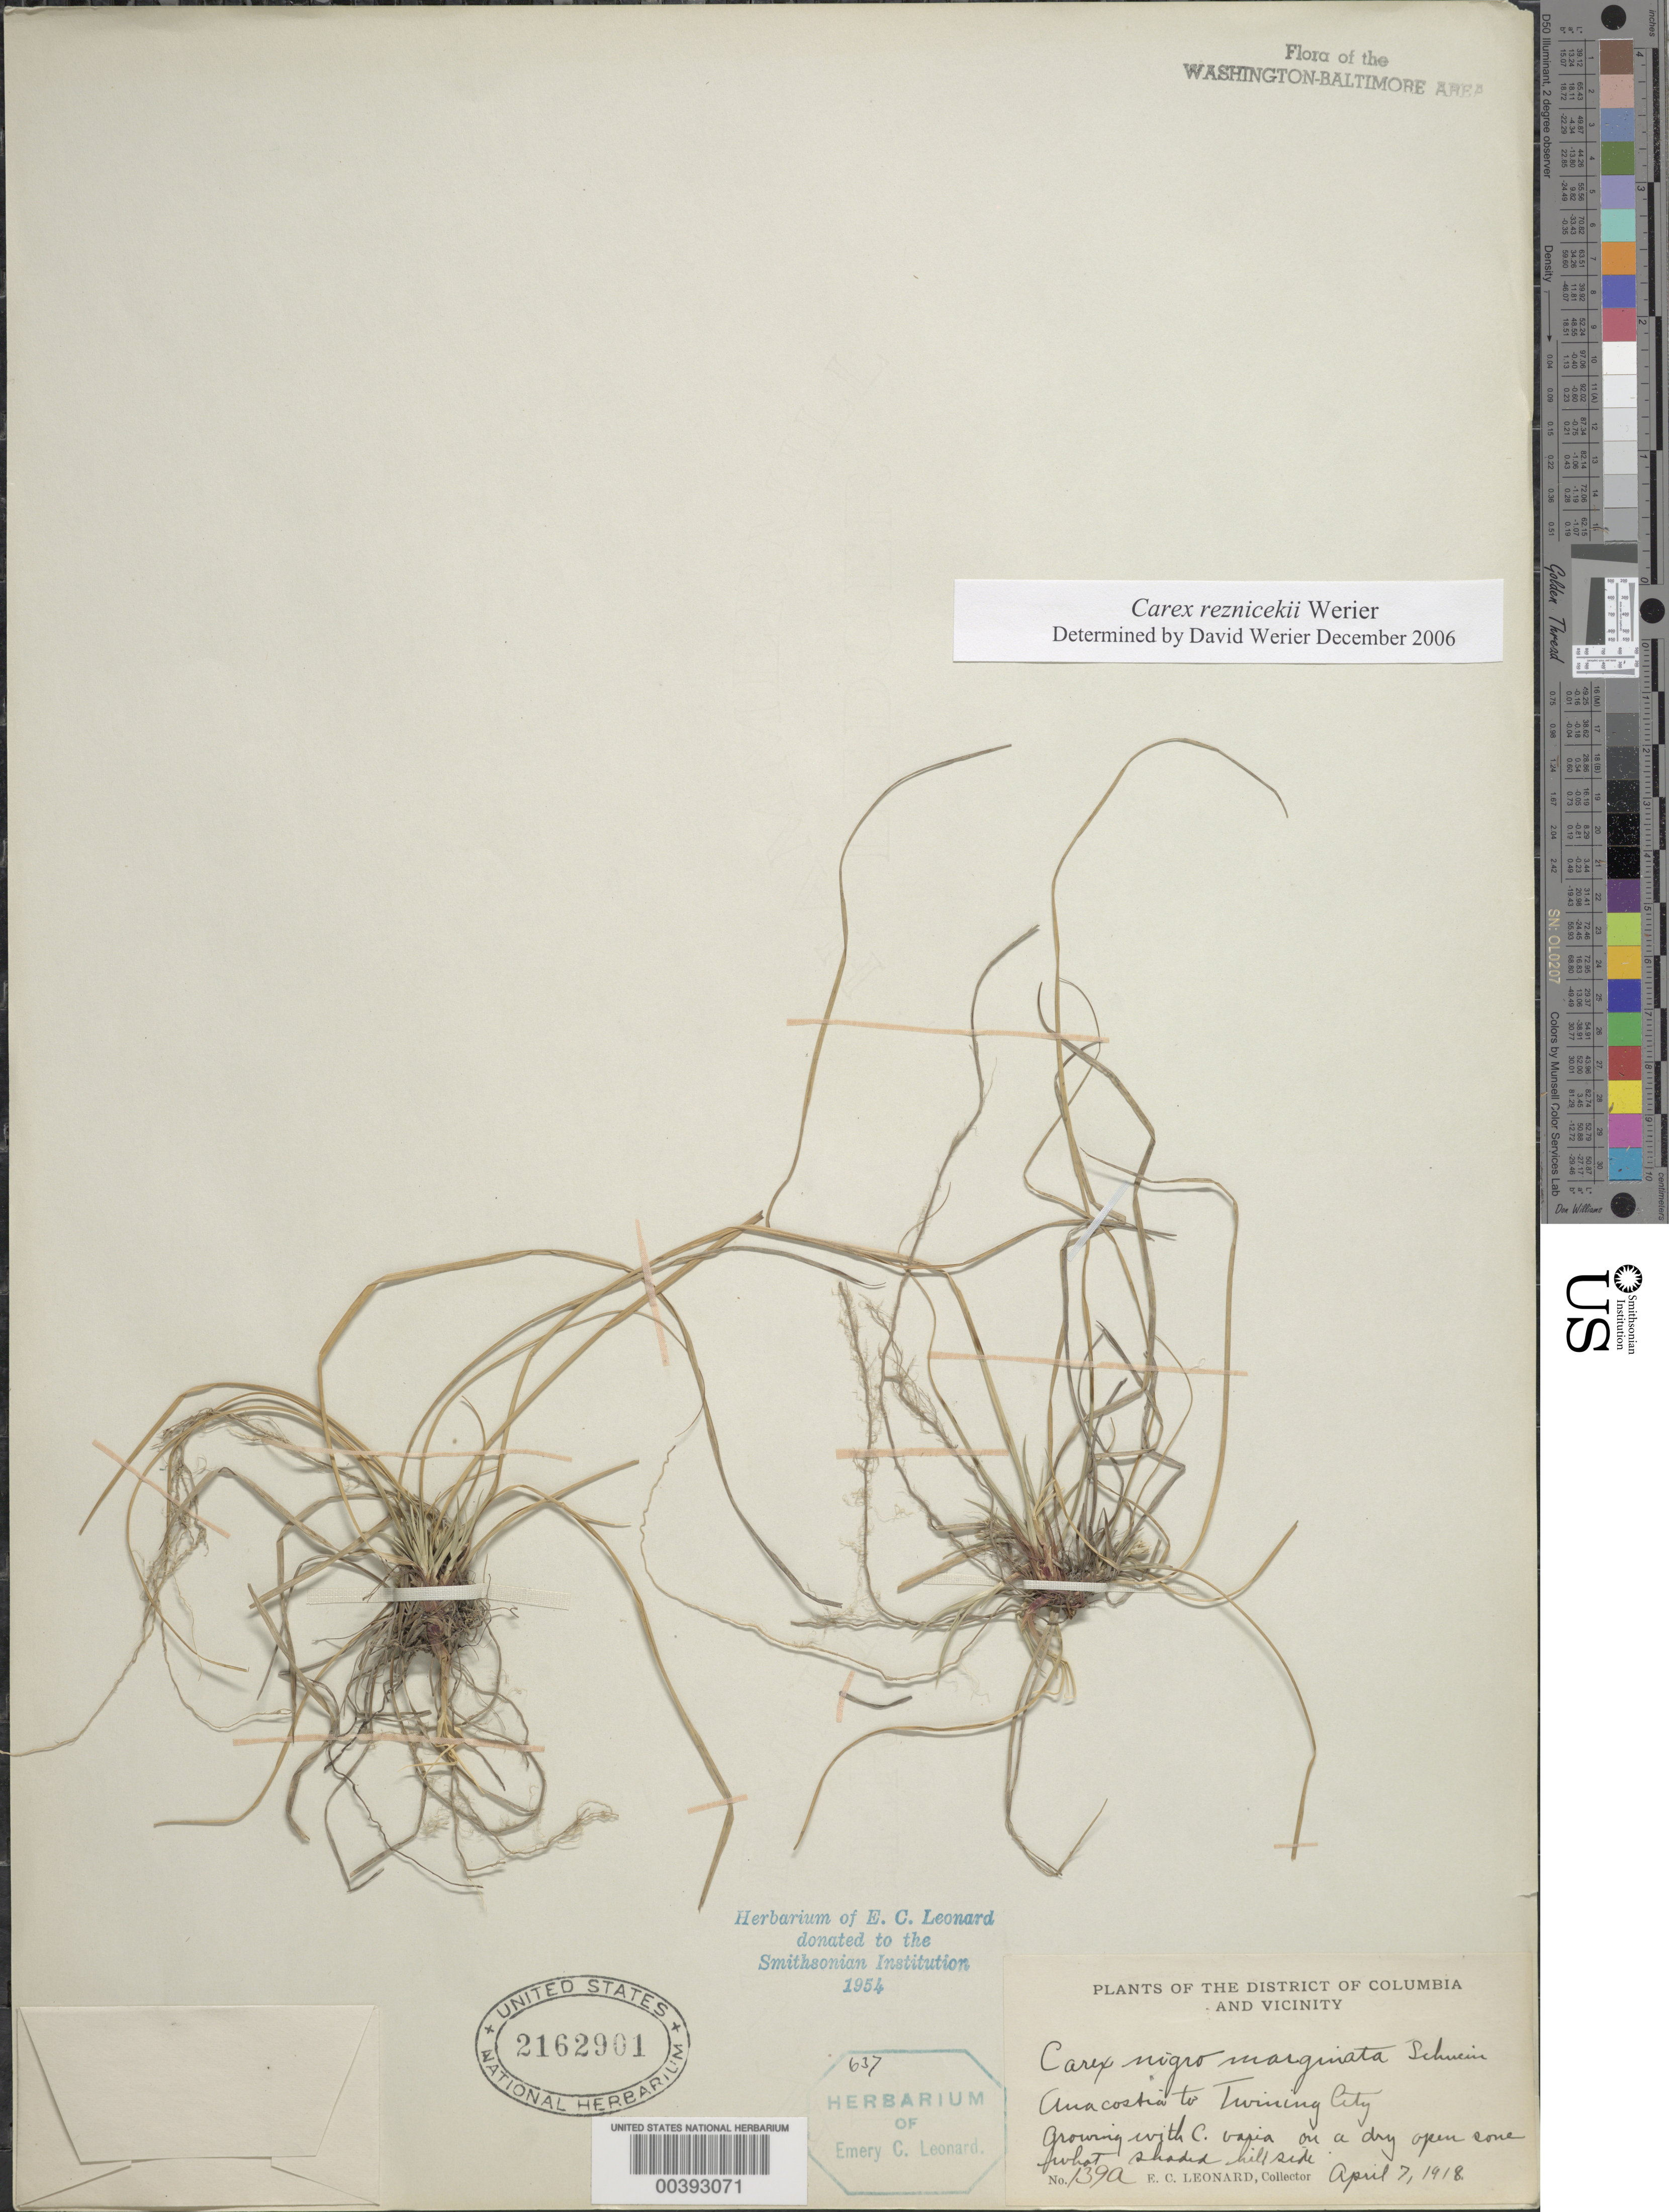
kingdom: Plantae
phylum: Tracheophyta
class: Liliopsida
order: Poales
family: Cyperaceae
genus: Carex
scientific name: Carex reznicekii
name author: Werier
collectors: E. C. Leonard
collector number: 139A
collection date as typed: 07 Apr 1918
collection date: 1918-04-07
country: United States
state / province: District of Columbia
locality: Anacostia to Twining City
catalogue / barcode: US 2162901